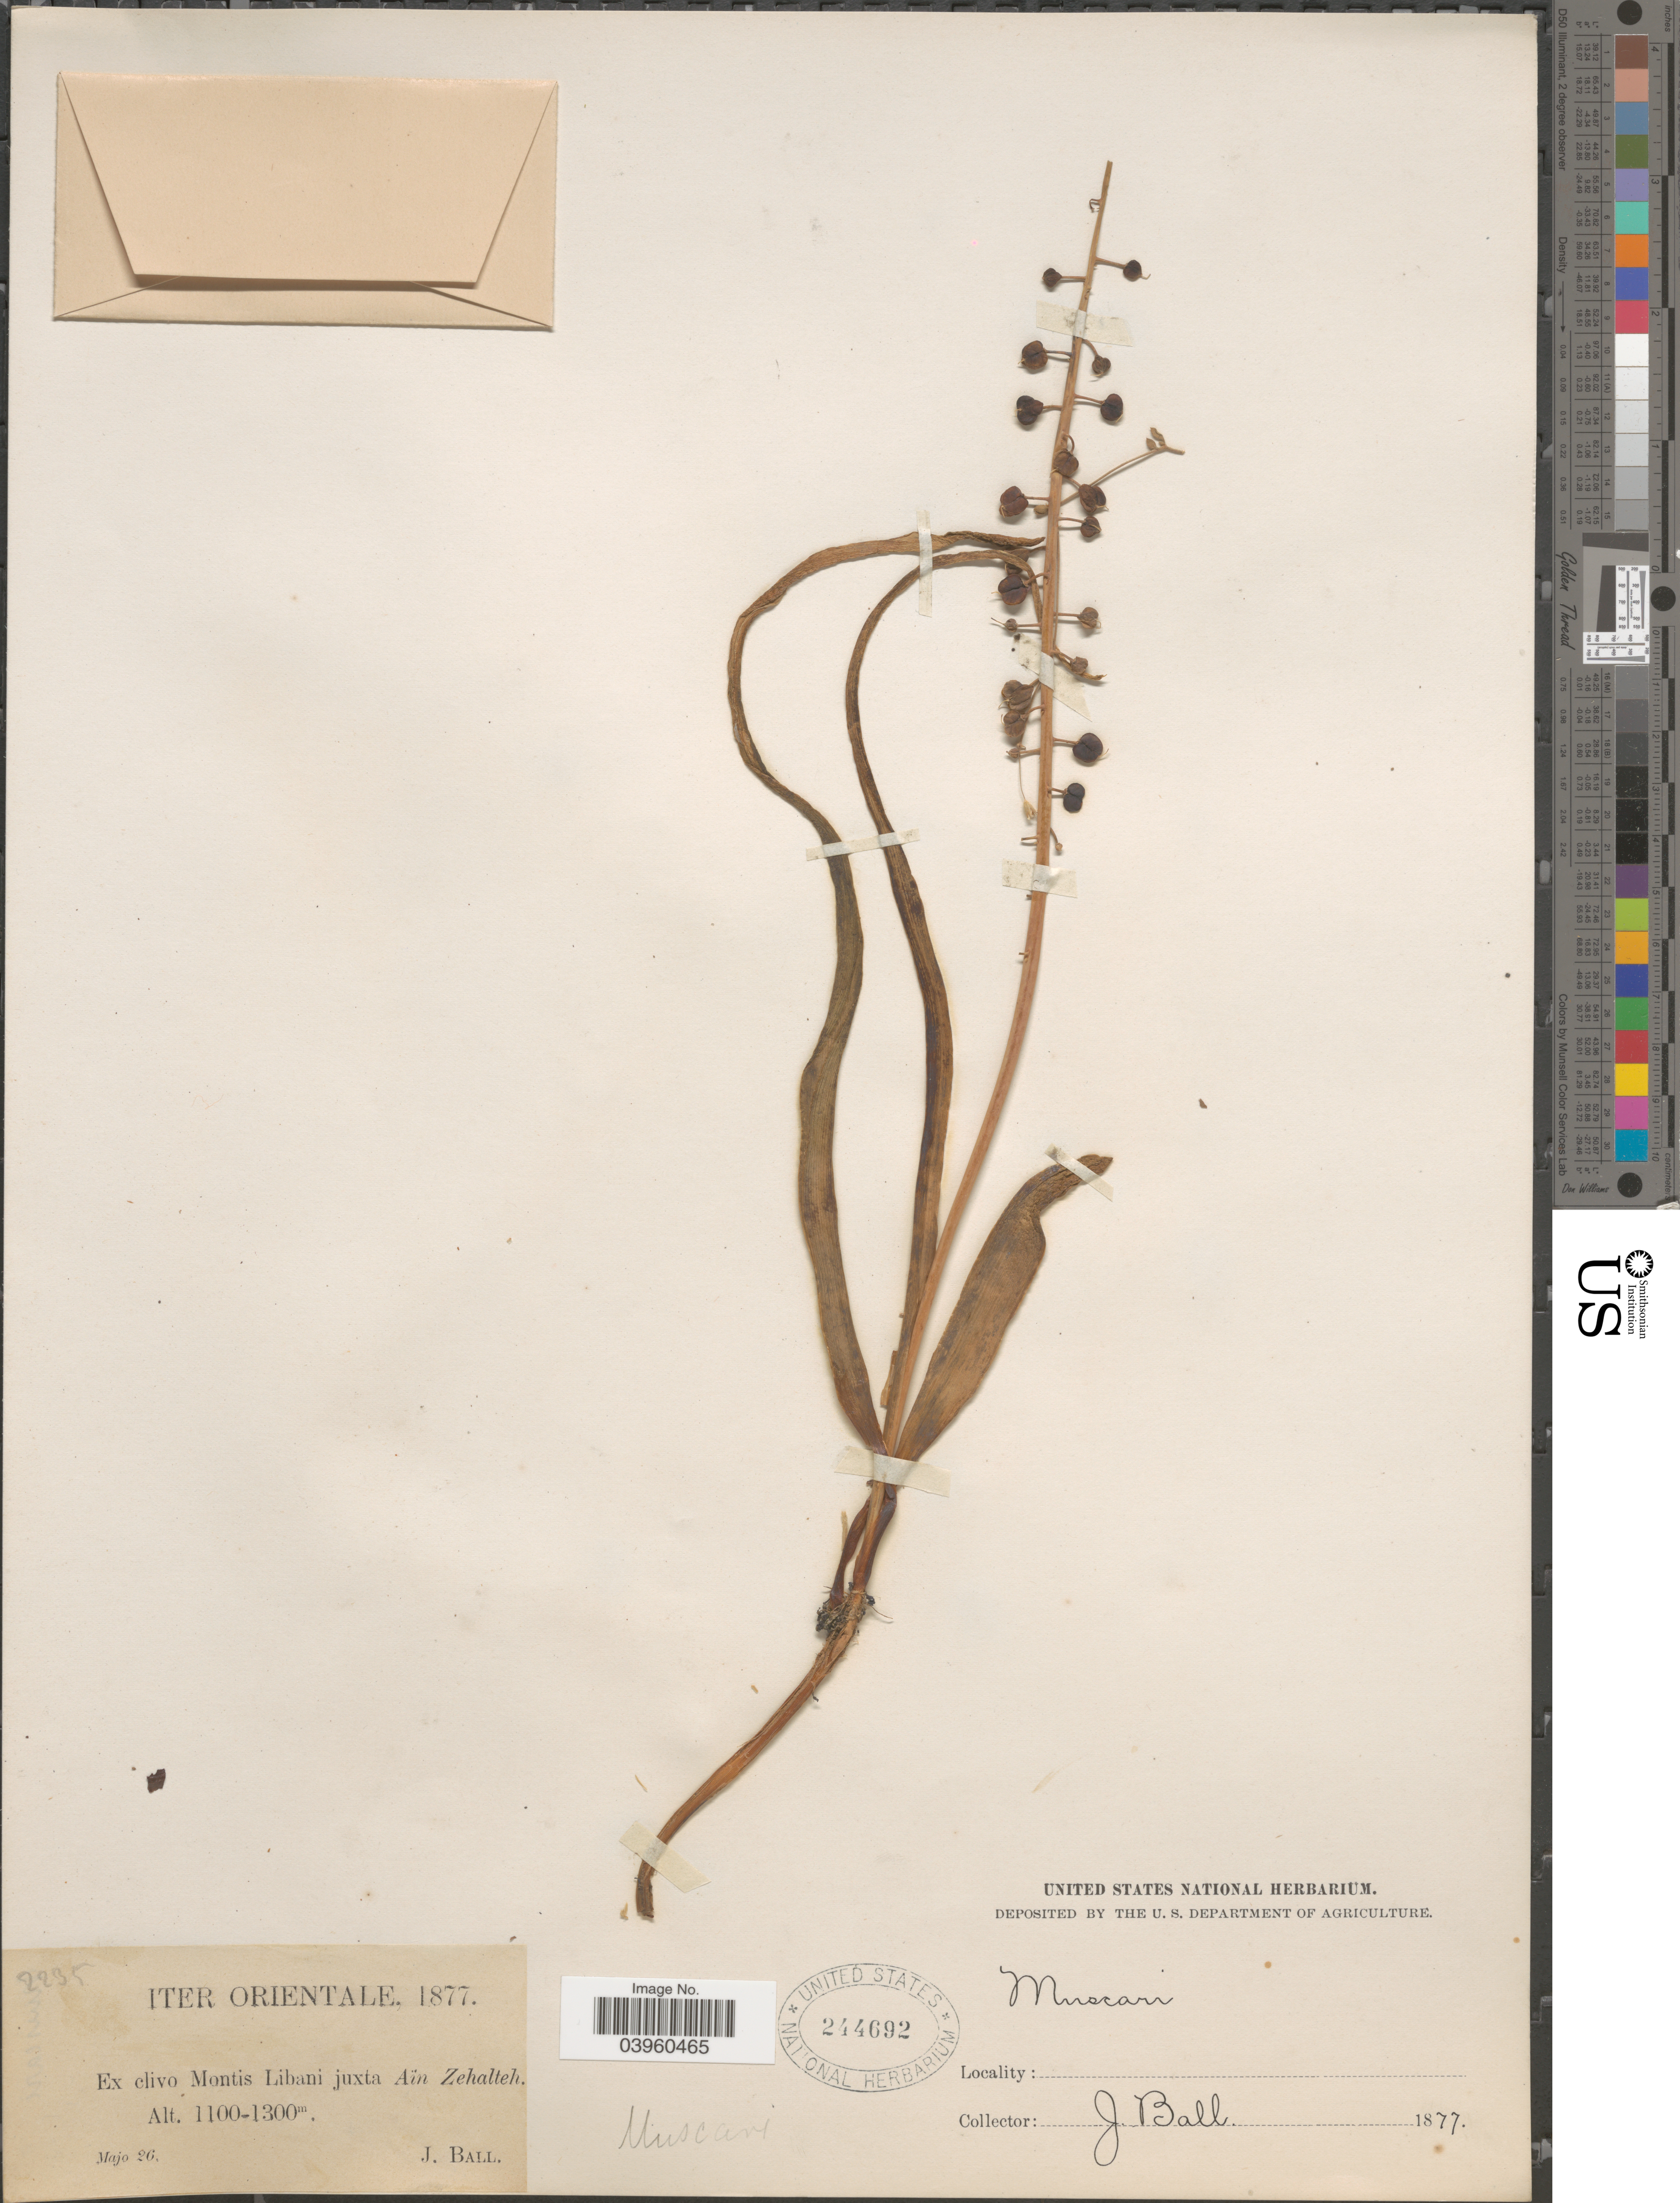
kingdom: Plantae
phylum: Tracheophyta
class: Liliopsida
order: Asparagales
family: Asparagaceae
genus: Muscari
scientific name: Muscari sp.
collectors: J. Ball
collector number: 2235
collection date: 1877-05-26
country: Lebanon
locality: Ex clivo Montis Libani juxta Aïn Zehalteh.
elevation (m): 1100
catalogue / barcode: US 244692